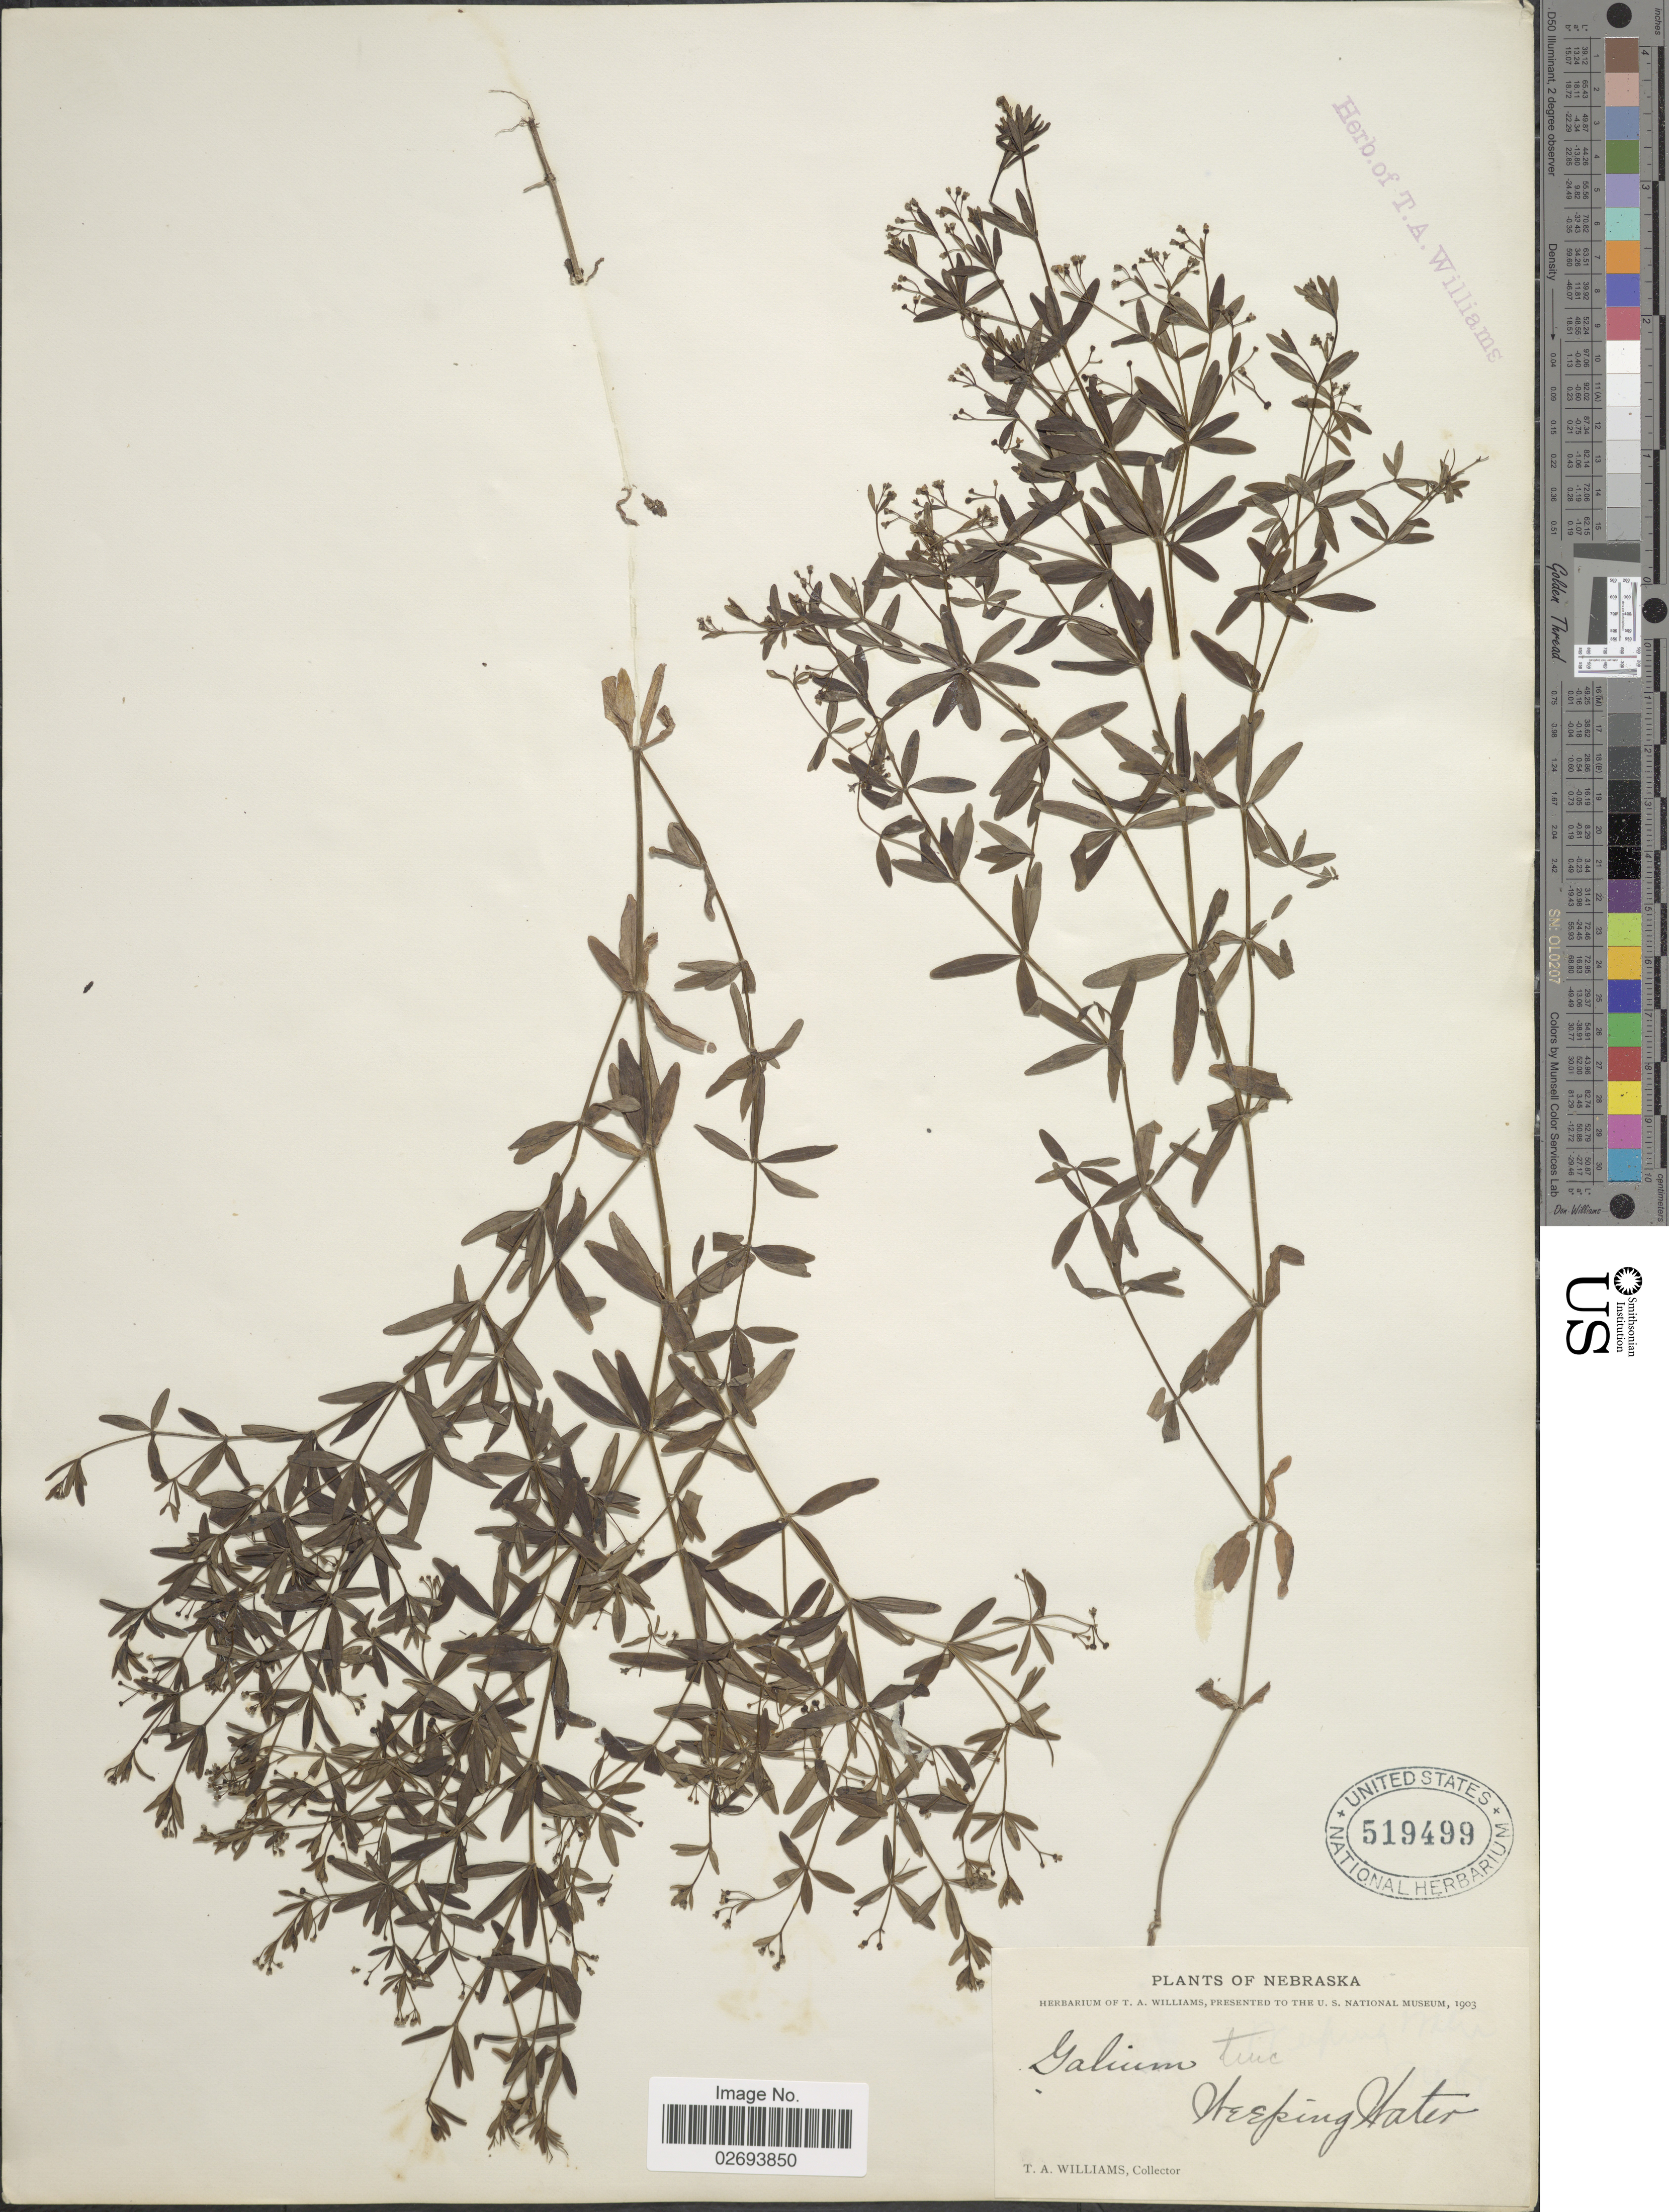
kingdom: Plantae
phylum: Tracheophyta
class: Magnoliopsida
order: Gentianales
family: Rubiaceae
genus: Galium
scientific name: Galium tinctorium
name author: (L.) Scop.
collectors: T. A. Williams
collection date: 1903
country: United States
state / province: Nebraska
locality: Weeping Water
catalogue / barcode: US 519499